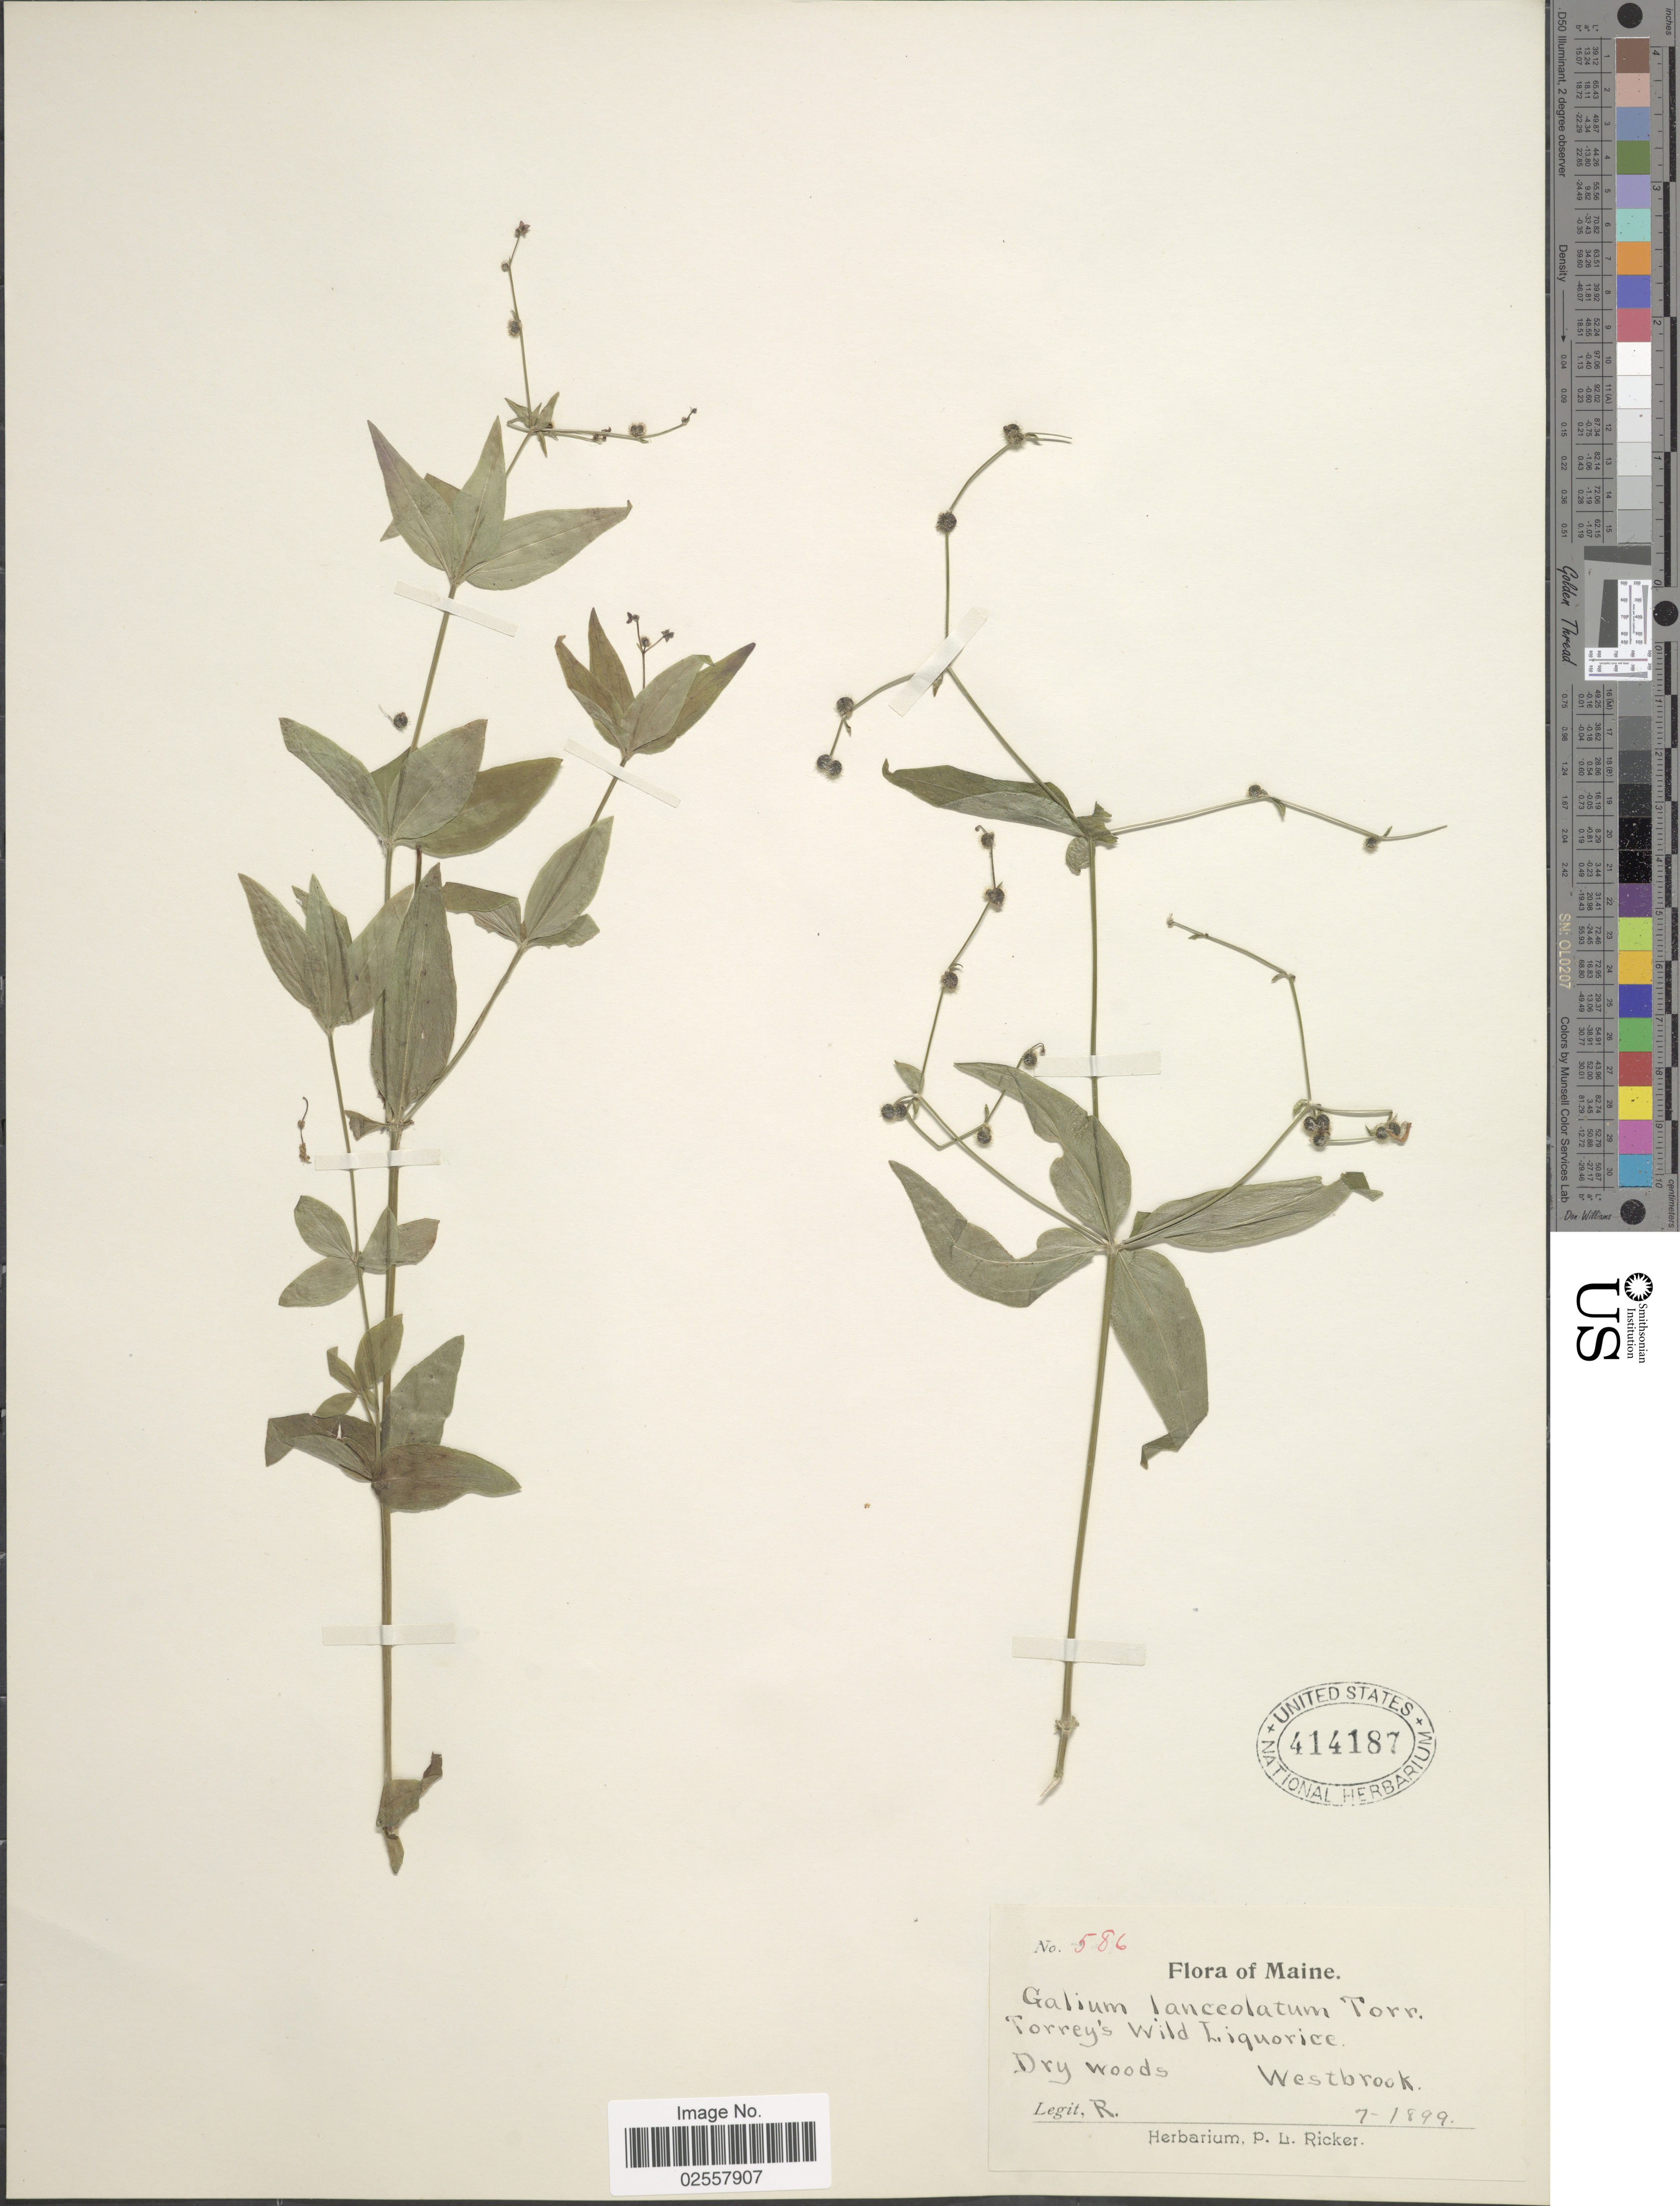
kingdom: Plantae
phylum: Tracheophyta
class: Magnoliopsida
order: Gentianales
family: Rubiaceae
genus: Galium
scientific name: Galium lanceolatum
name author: (Torr. & A. Gray) Torr.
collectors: P. Ricker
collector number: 586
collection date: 1899-07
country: United States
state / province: Maine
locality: Dry woods, Westbrook,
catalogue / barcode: US 414187